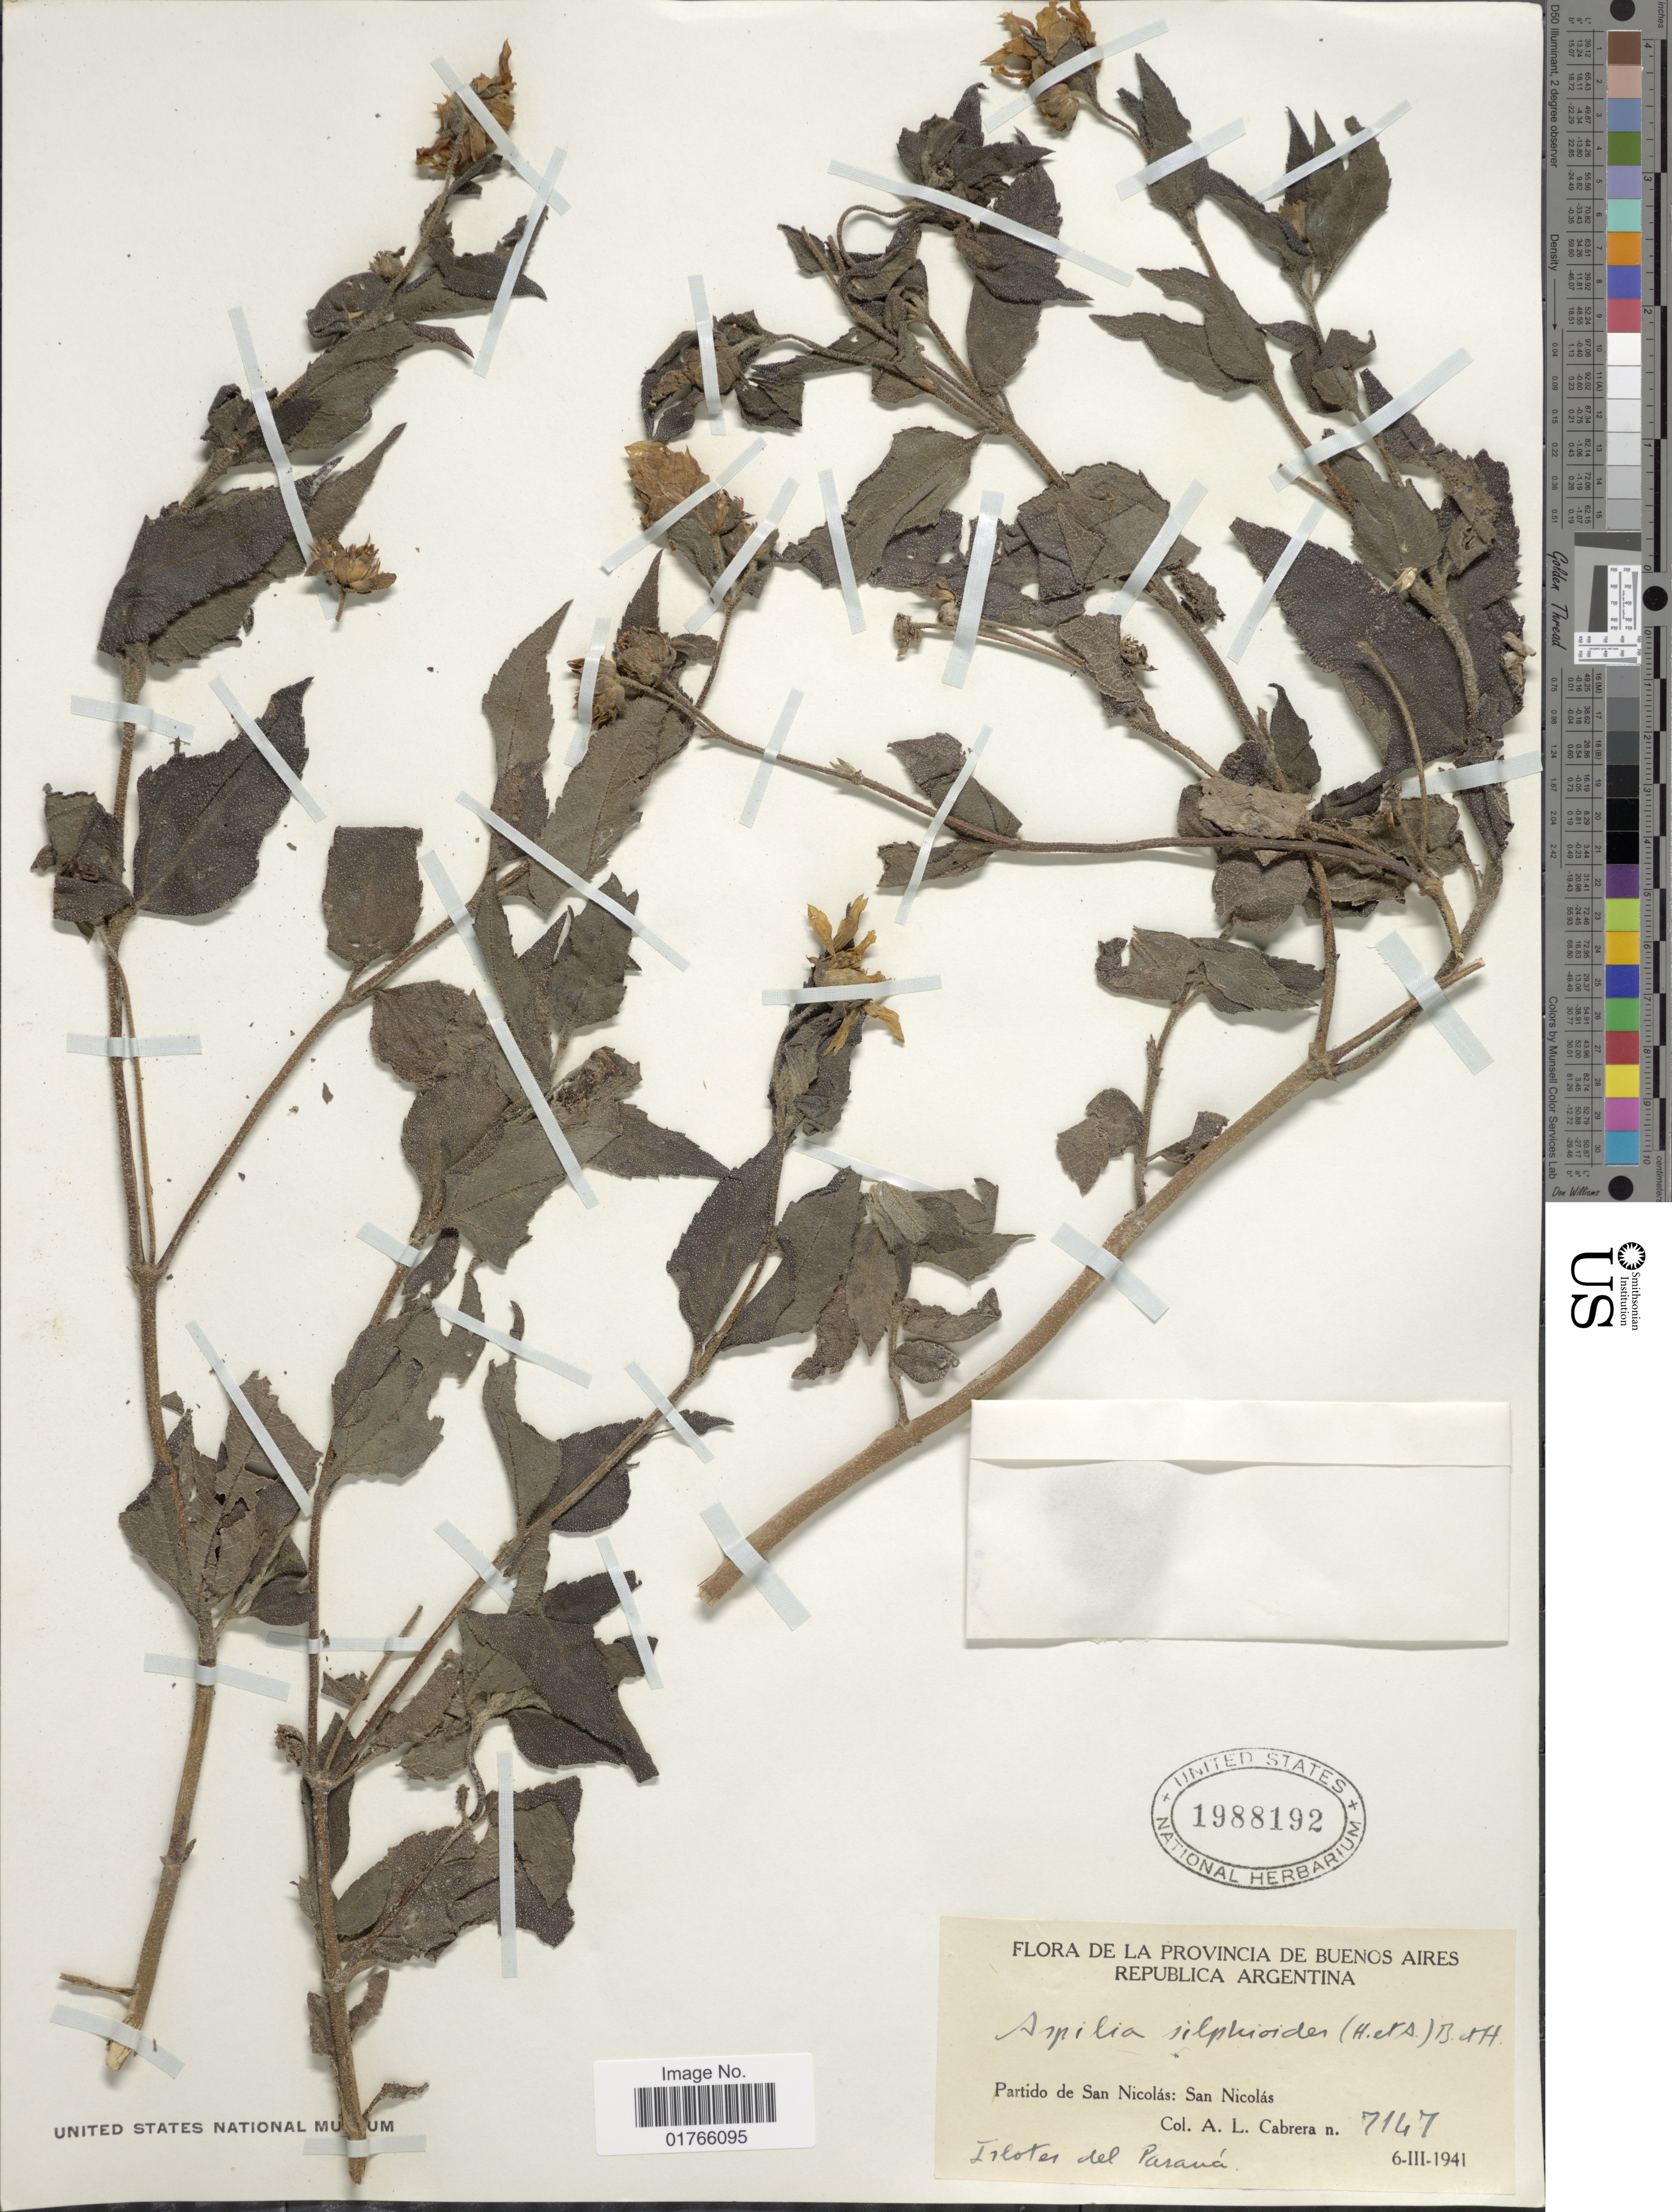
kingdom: Plantae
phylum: Tracheophyta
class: Magnoliopsida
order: Asterales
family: Asteraceae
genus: Aspilia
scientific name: Aspilia silphioides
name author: (Hook. & Arn.) Benth. ex Benth. & Hook. f.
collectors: A. L. Cabrera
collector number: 7147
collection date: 1941-03-06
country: Argentina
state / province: Buenos Aires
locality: Republica Argentina, Partido de San Nicolas, San Nicolas, Islotes del Parana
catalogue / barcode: US 1988192